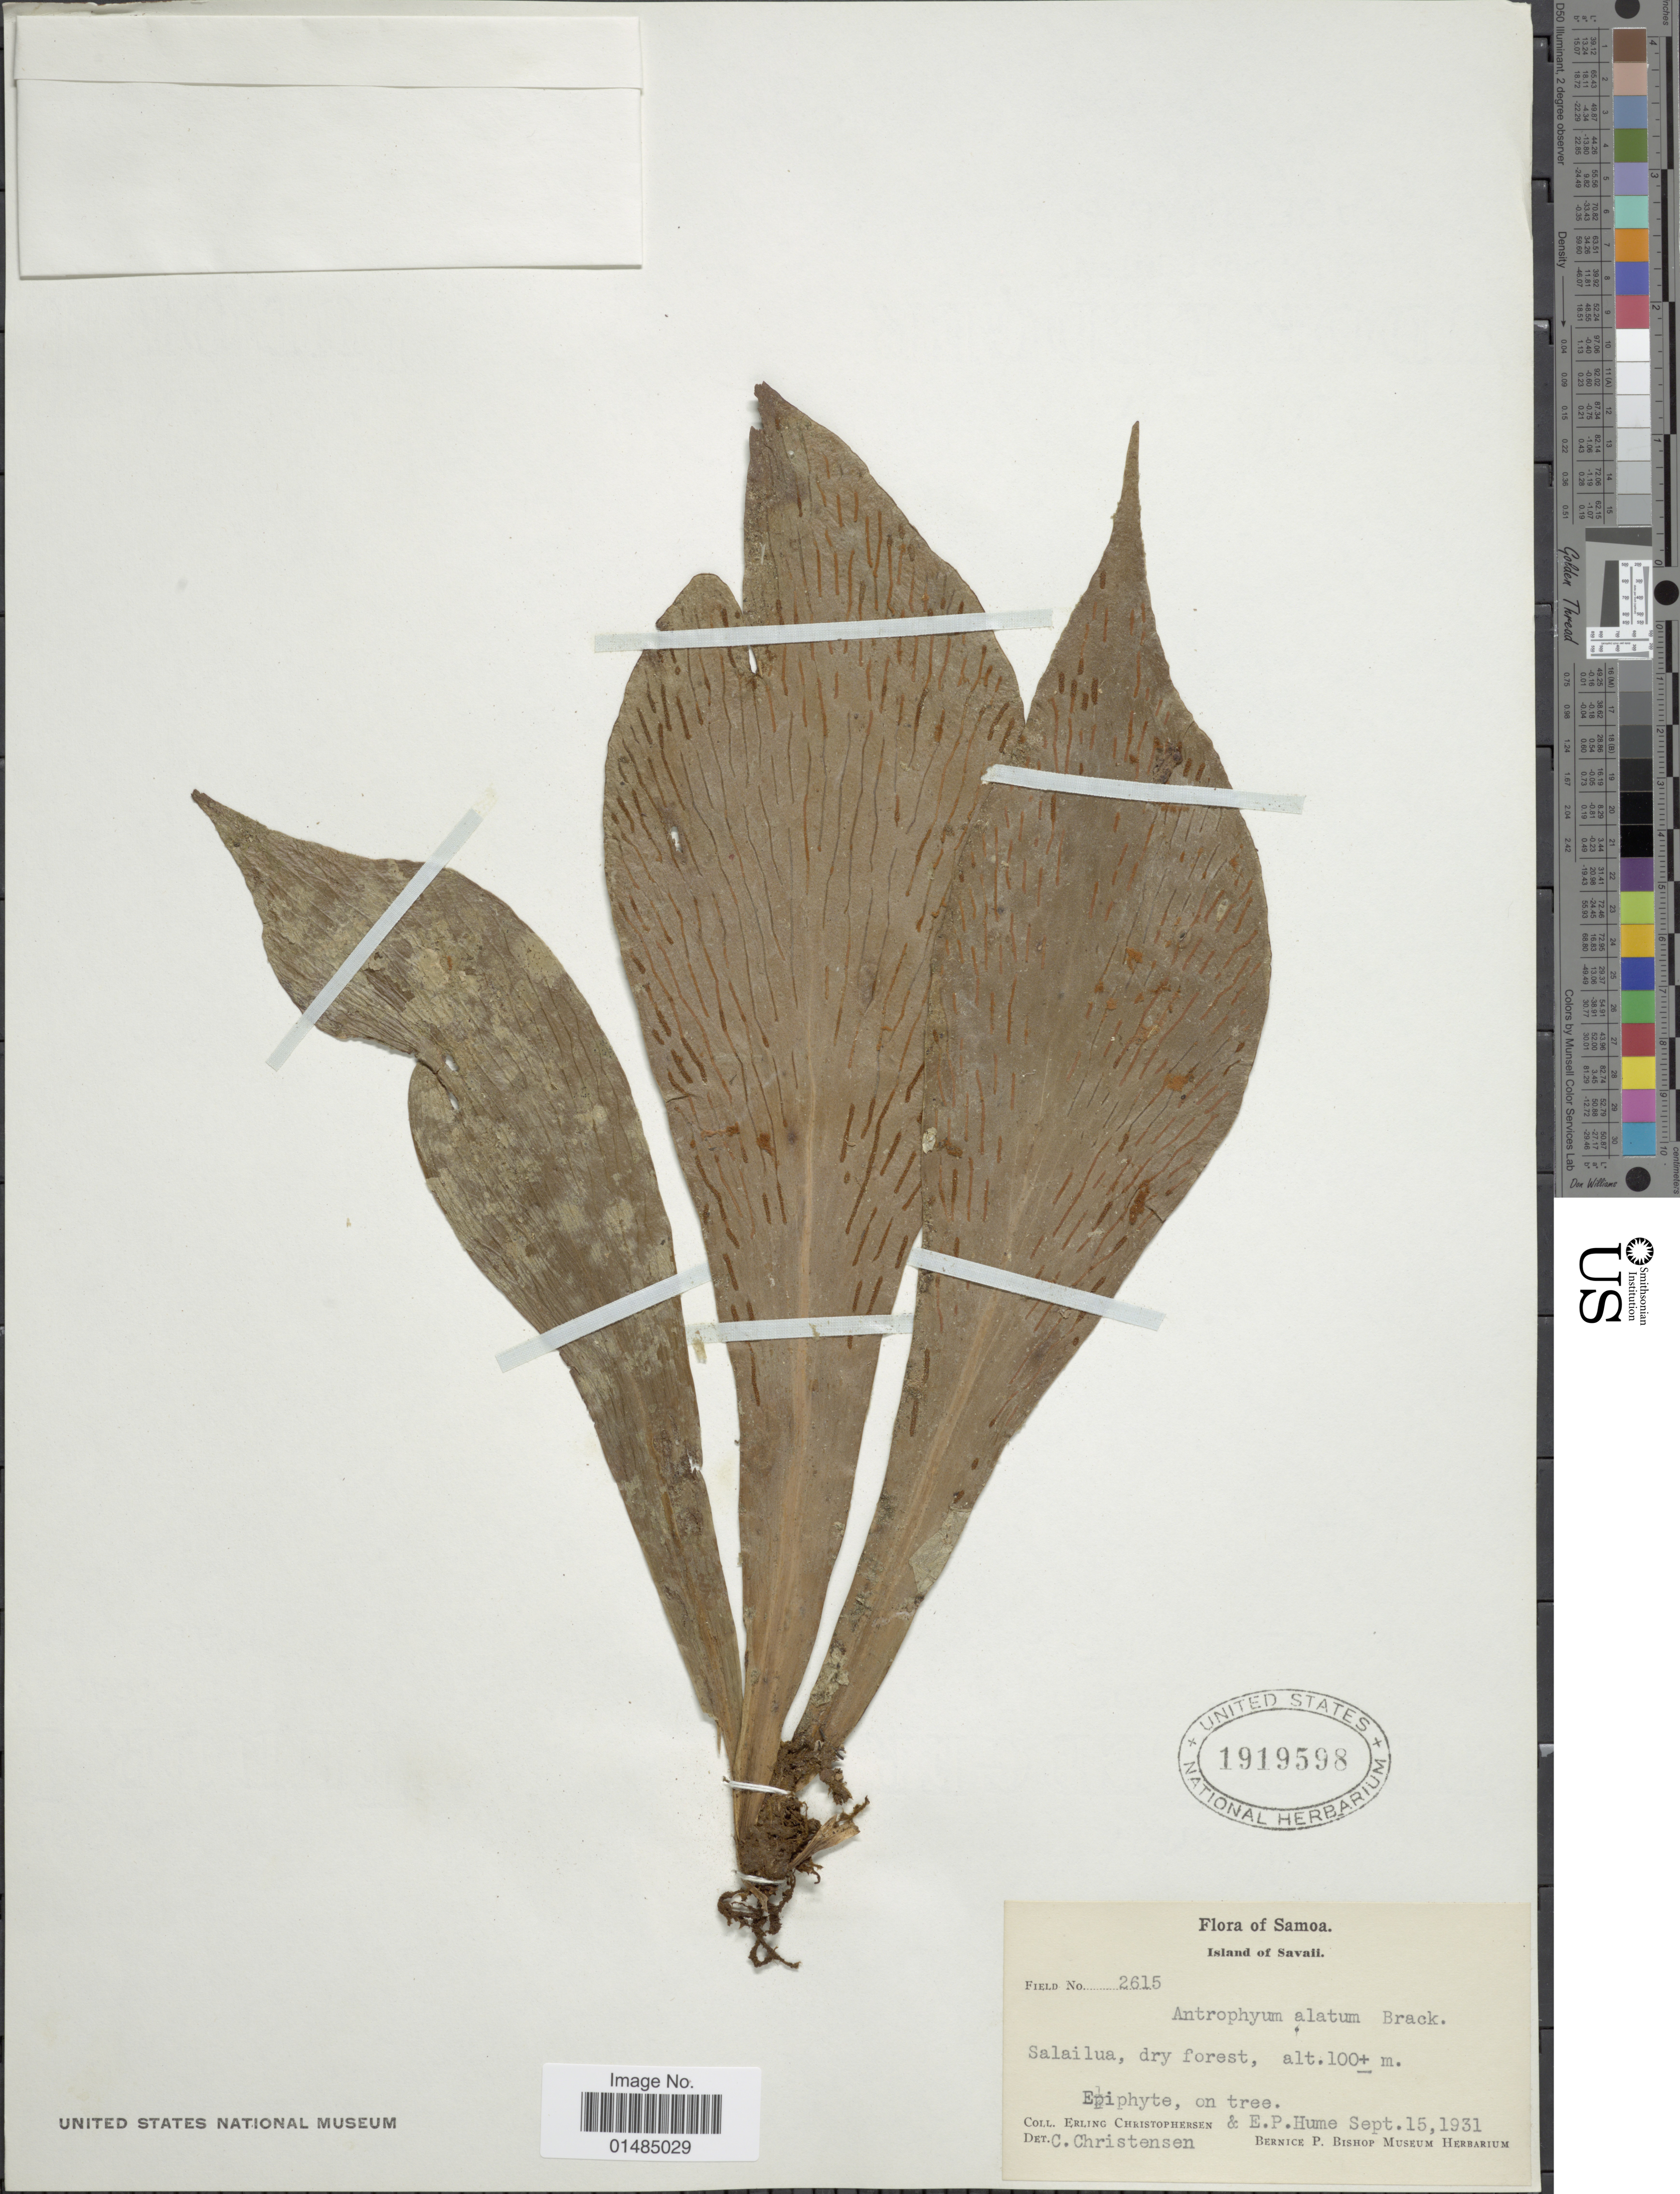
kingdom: Plantae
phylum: Tracheophyta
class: Polypodiopsida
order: Polypodiales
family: Pteridaceae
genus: Antrophyum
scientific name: Antrophyum alatum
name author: Brack. in Wilkes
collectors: E. Christophersen & E. P. Hume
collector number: Field 2615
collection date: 1931-09-15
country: Samoa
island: Savai'i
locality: Samoa, Island of Savaii, Salailua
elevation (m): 100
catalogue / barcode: US 1919598